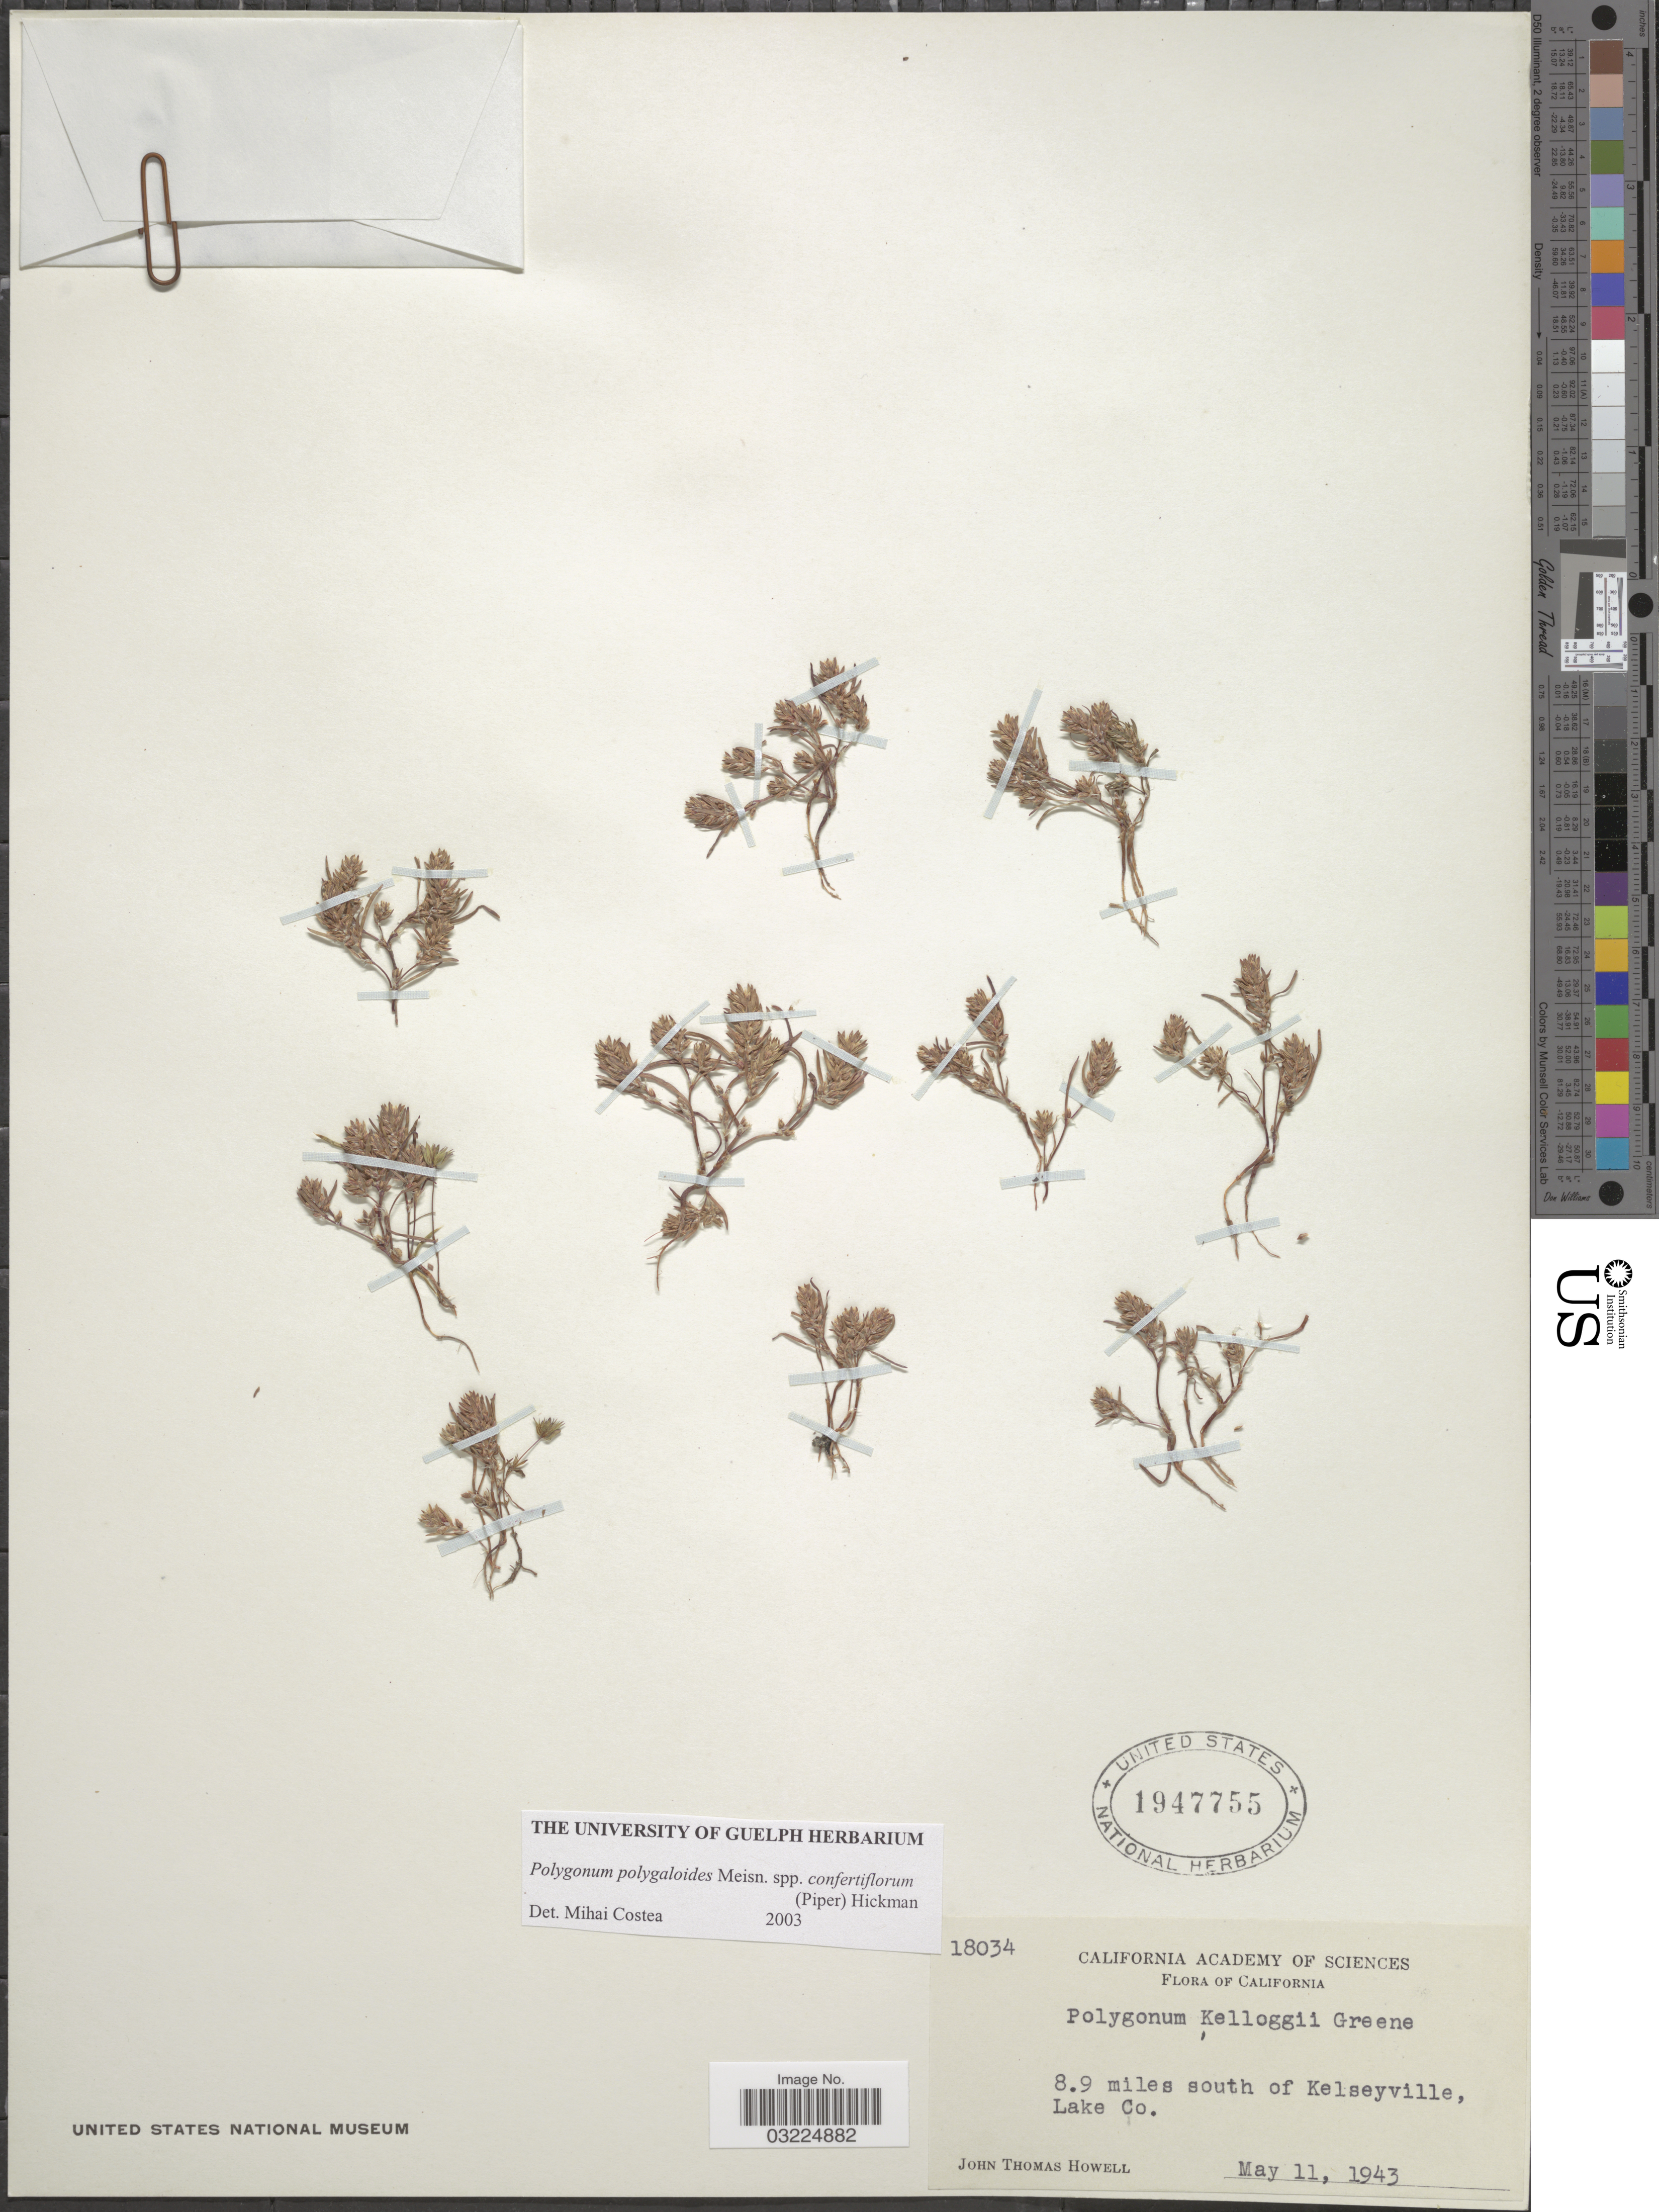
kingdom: Plantae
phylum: Tracheophyta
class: Magnoliopsida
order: Caryophyllales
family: Polygonaceae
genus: Polygonum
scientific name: Polygonum polygaloides subsp. kelloggii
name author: (Greene) Hickman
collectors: J. T. Howell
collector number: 18034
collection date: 1943-05-11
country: United States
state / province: California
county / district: Lake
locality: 8.9 miles south of Kelseyville, Lake Co.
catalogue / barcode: US 1947755